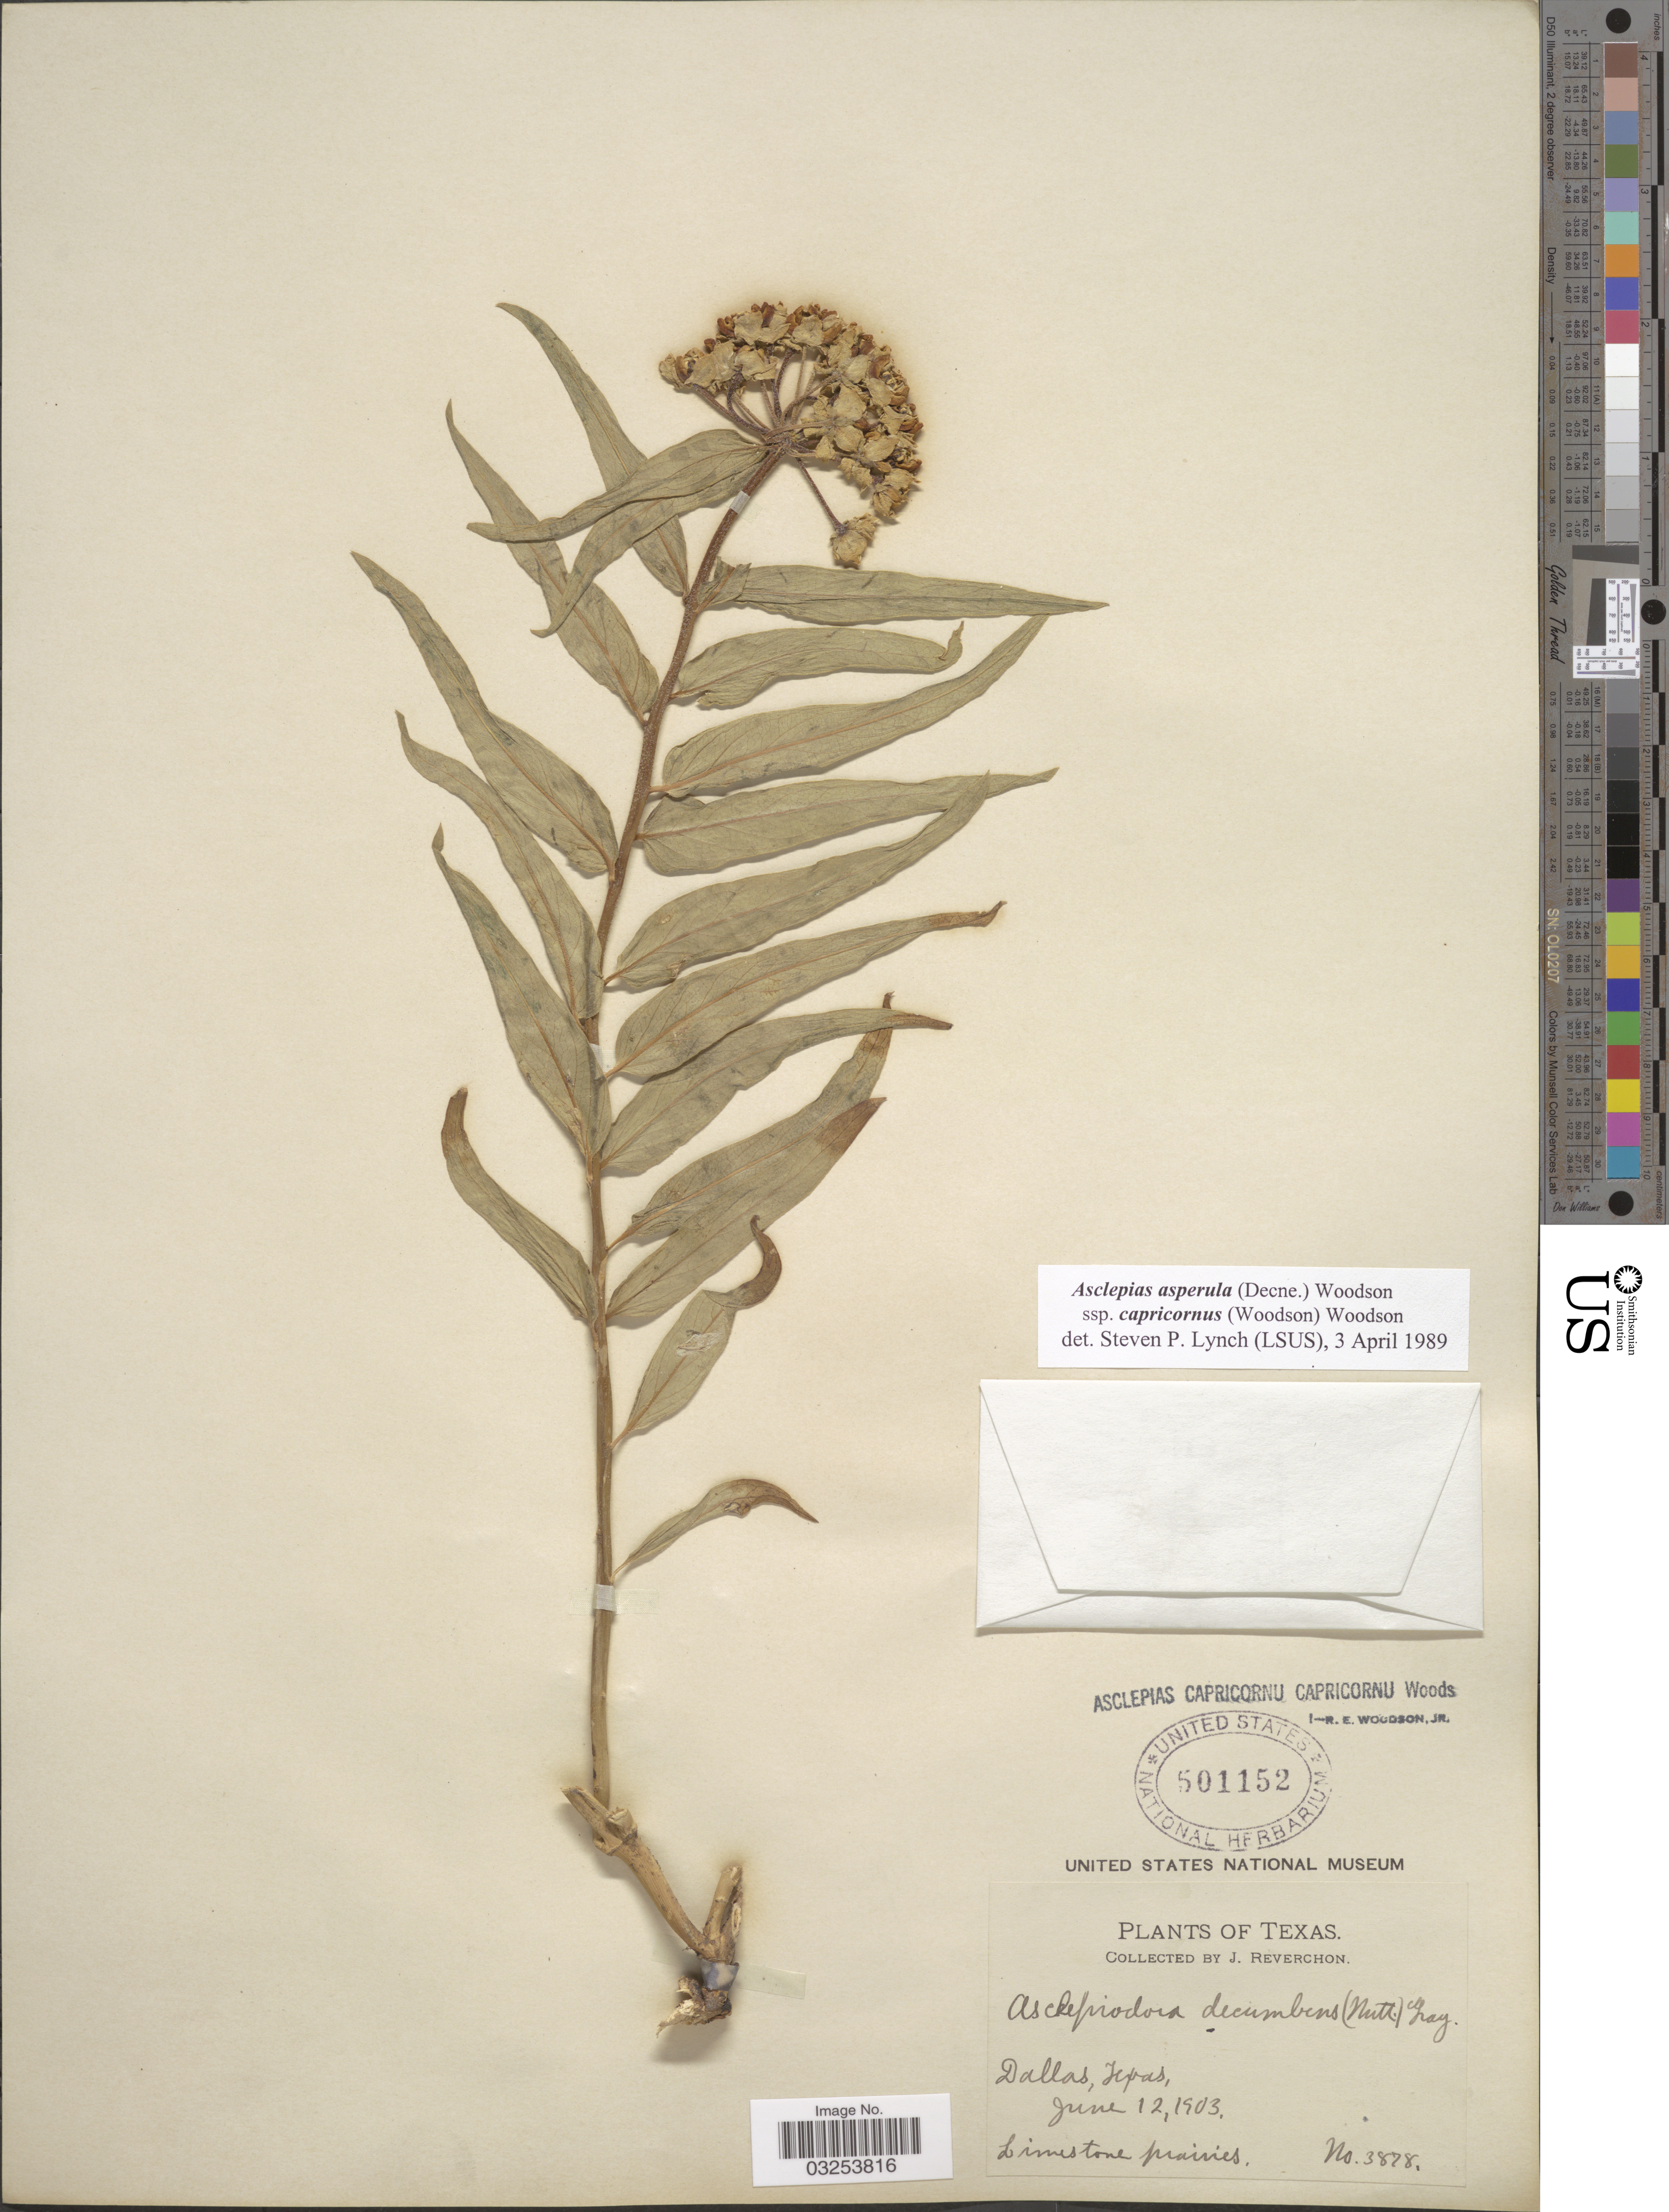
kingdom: Plantae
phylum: Tracheophyta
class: Magnoliopsida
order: Gentianales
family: Apocynaceae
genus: Asclepias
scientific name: Asclepias asperula subsp. capricornus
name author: Woodson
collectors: J. Reverchon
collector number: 3878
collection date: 1903-06-12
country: United States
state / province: Texas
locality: Dallas.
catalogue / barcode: US 501152